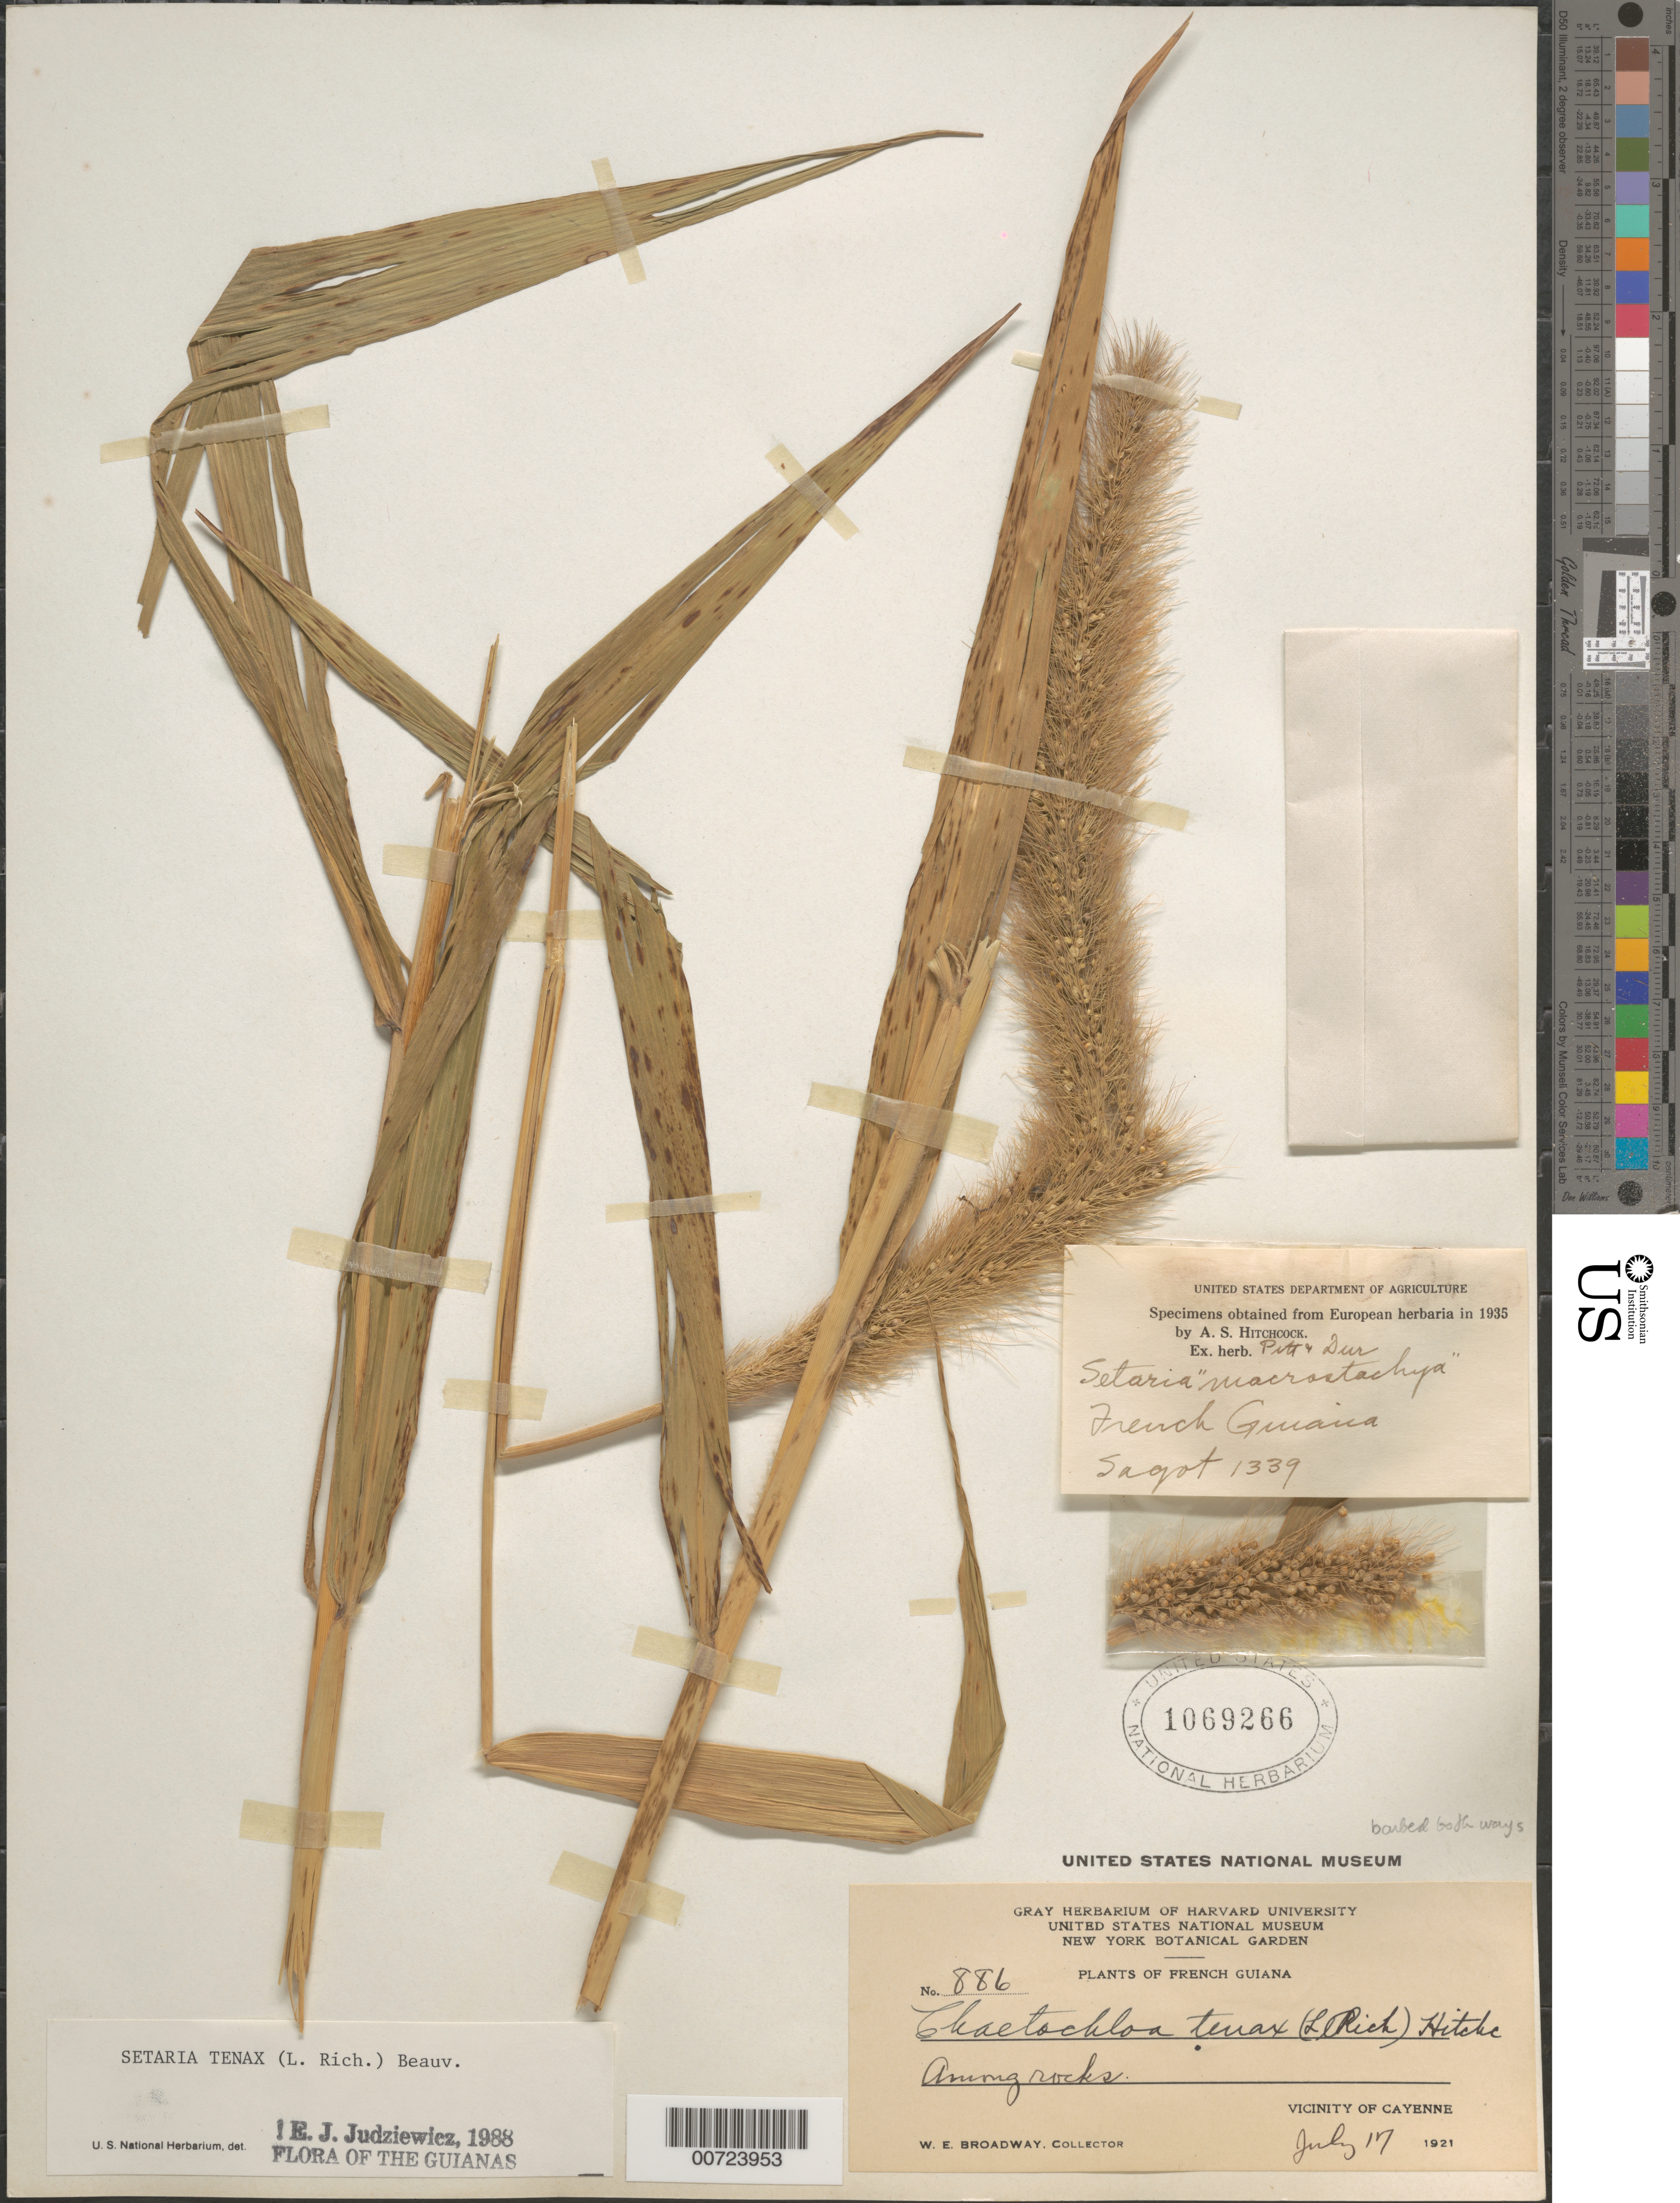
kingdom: Plantae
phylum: Tracheophyta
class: Liliopsida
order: Poales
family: Poaceae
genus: Setaria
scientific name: Setaria tenax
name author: (Rich.) Desv.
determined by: Judziewicz, E. J.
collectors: W. E. Broadway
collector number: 886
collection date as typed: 17-Jul-21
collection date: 1921-07-17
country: French Guiana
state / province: Cayenne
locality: Cayenne, vic.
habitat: Among rocks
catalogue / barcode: US 1069266